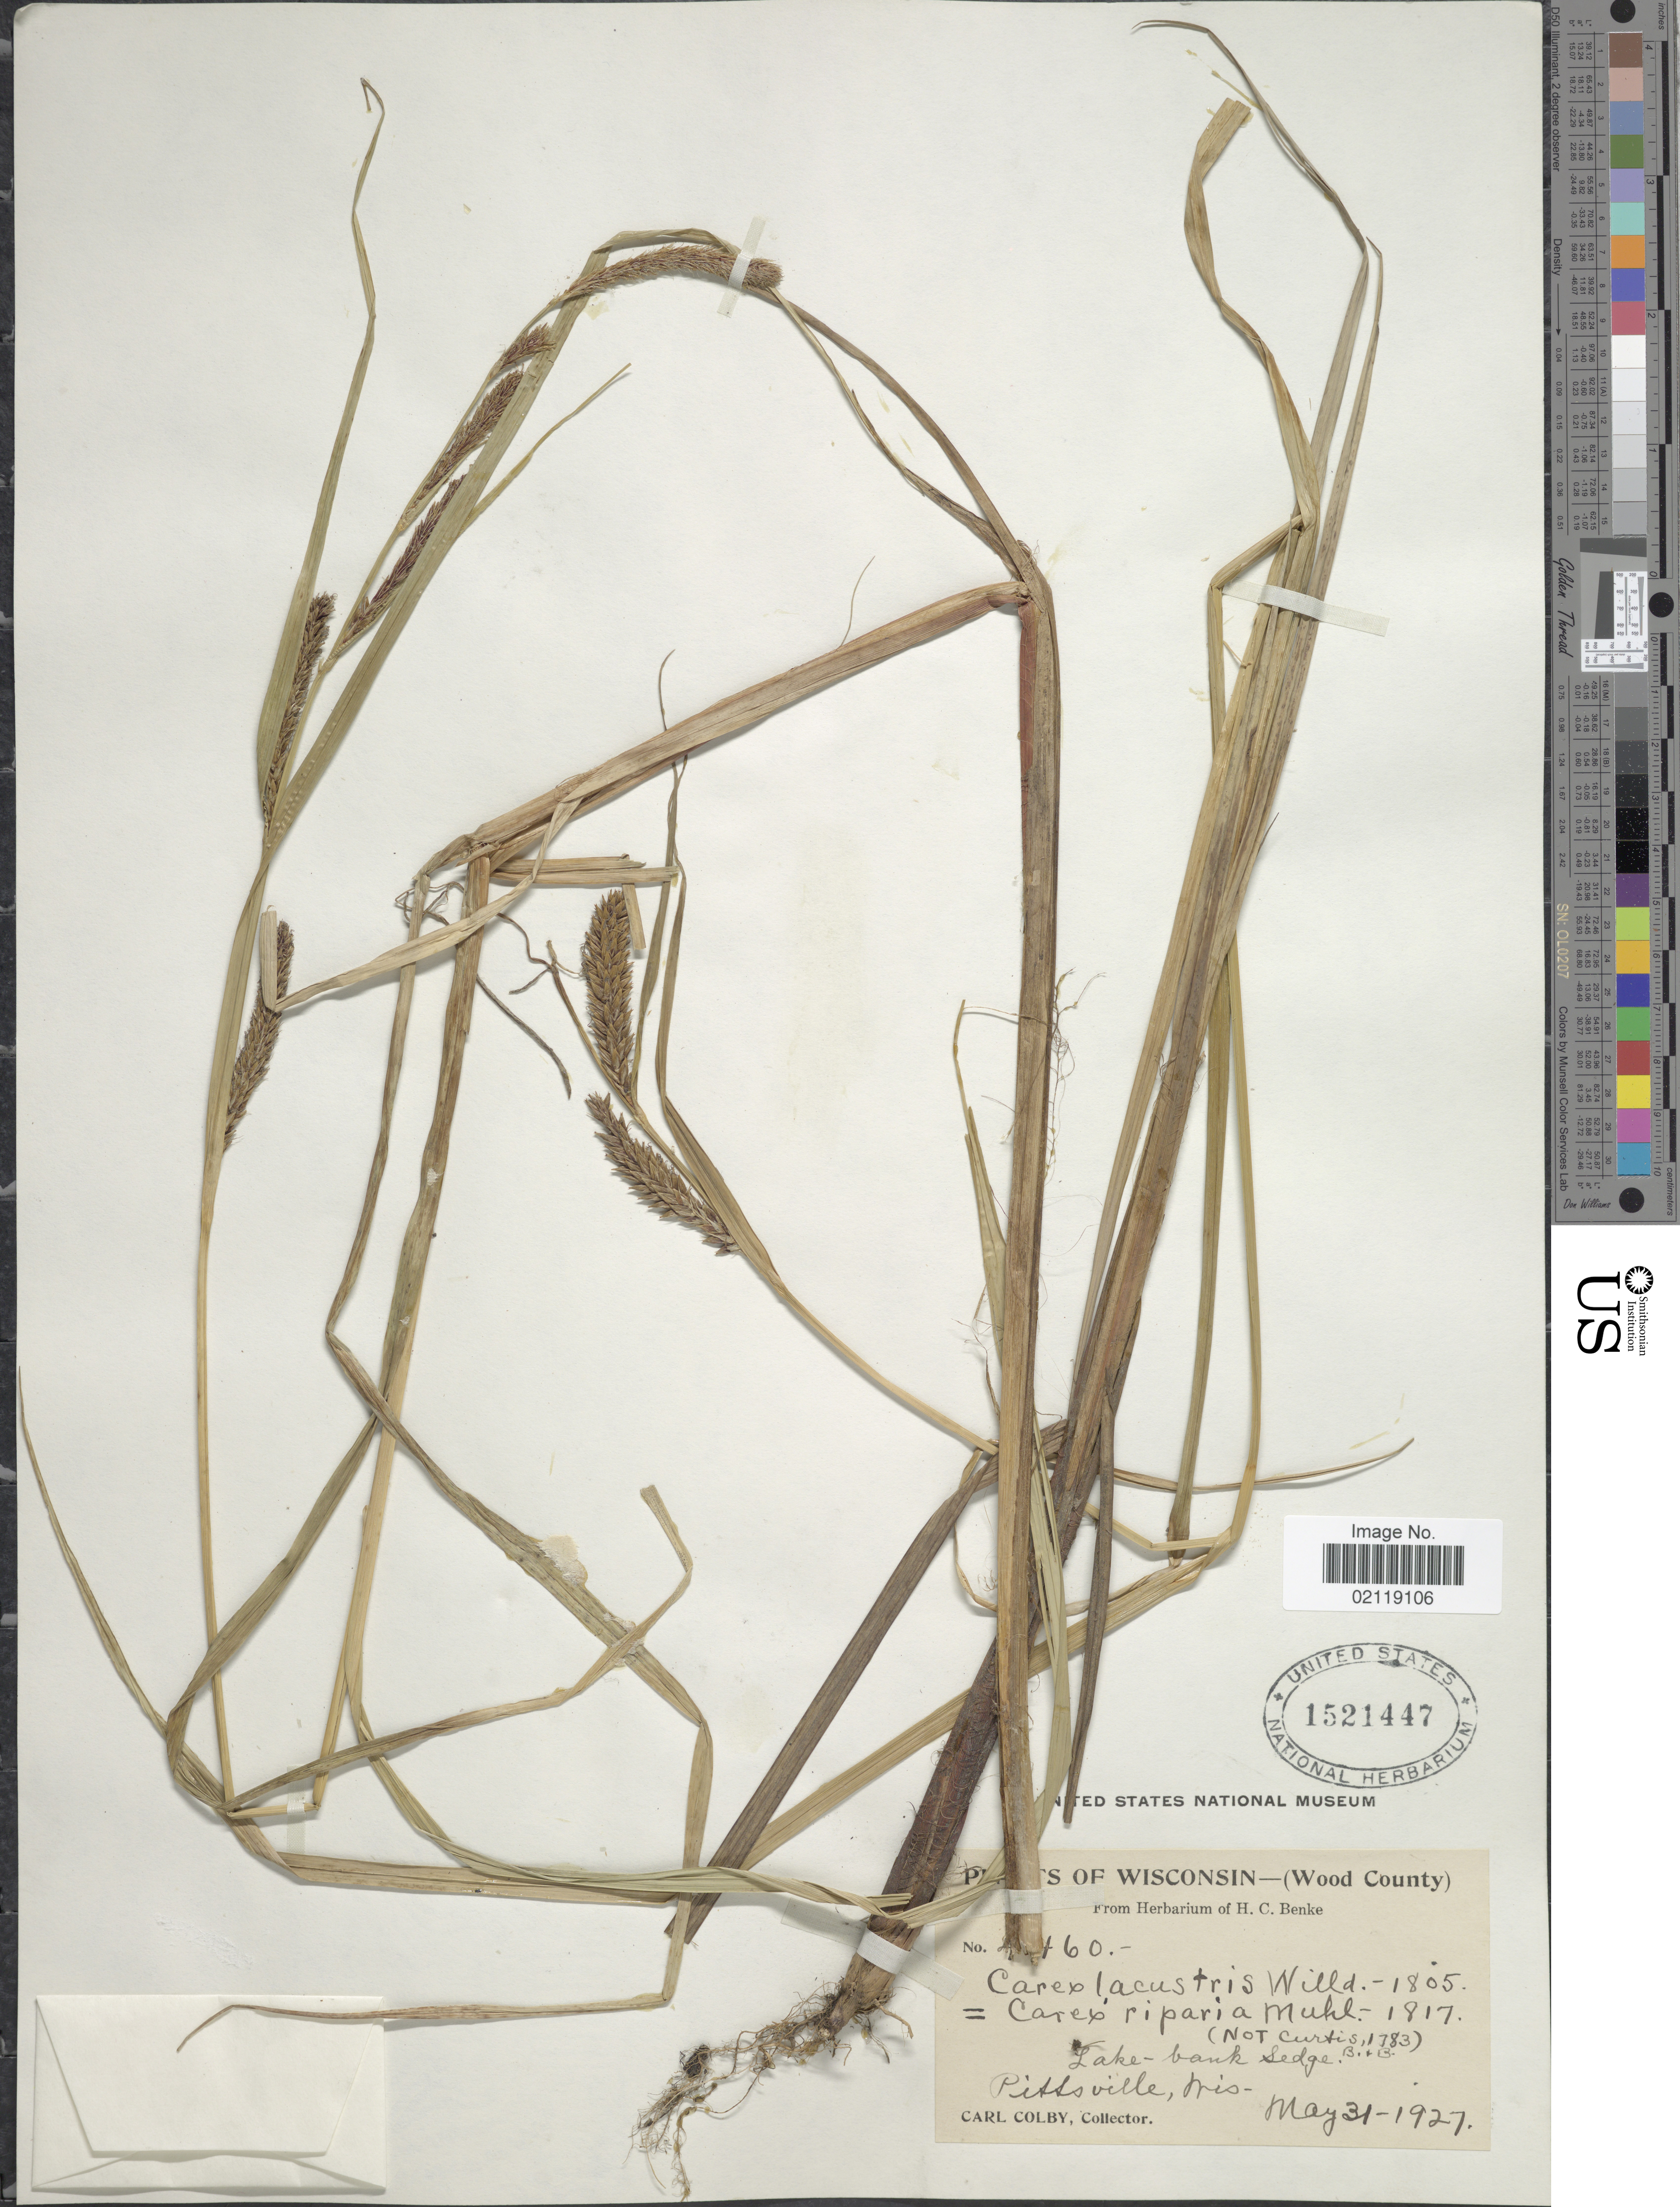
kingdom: Plantae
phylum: Tracheophyta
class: Liliopsida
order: Poales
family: Cyperaceae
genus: Carex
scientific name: Carex lacustris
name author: Willd.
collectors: C. Colby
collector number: !60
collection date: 1927-05-31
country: United States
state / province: Wisconsin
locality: Wood County. Lake - bank Sedge. Pittsville, Wis.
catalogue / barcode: US 1521447